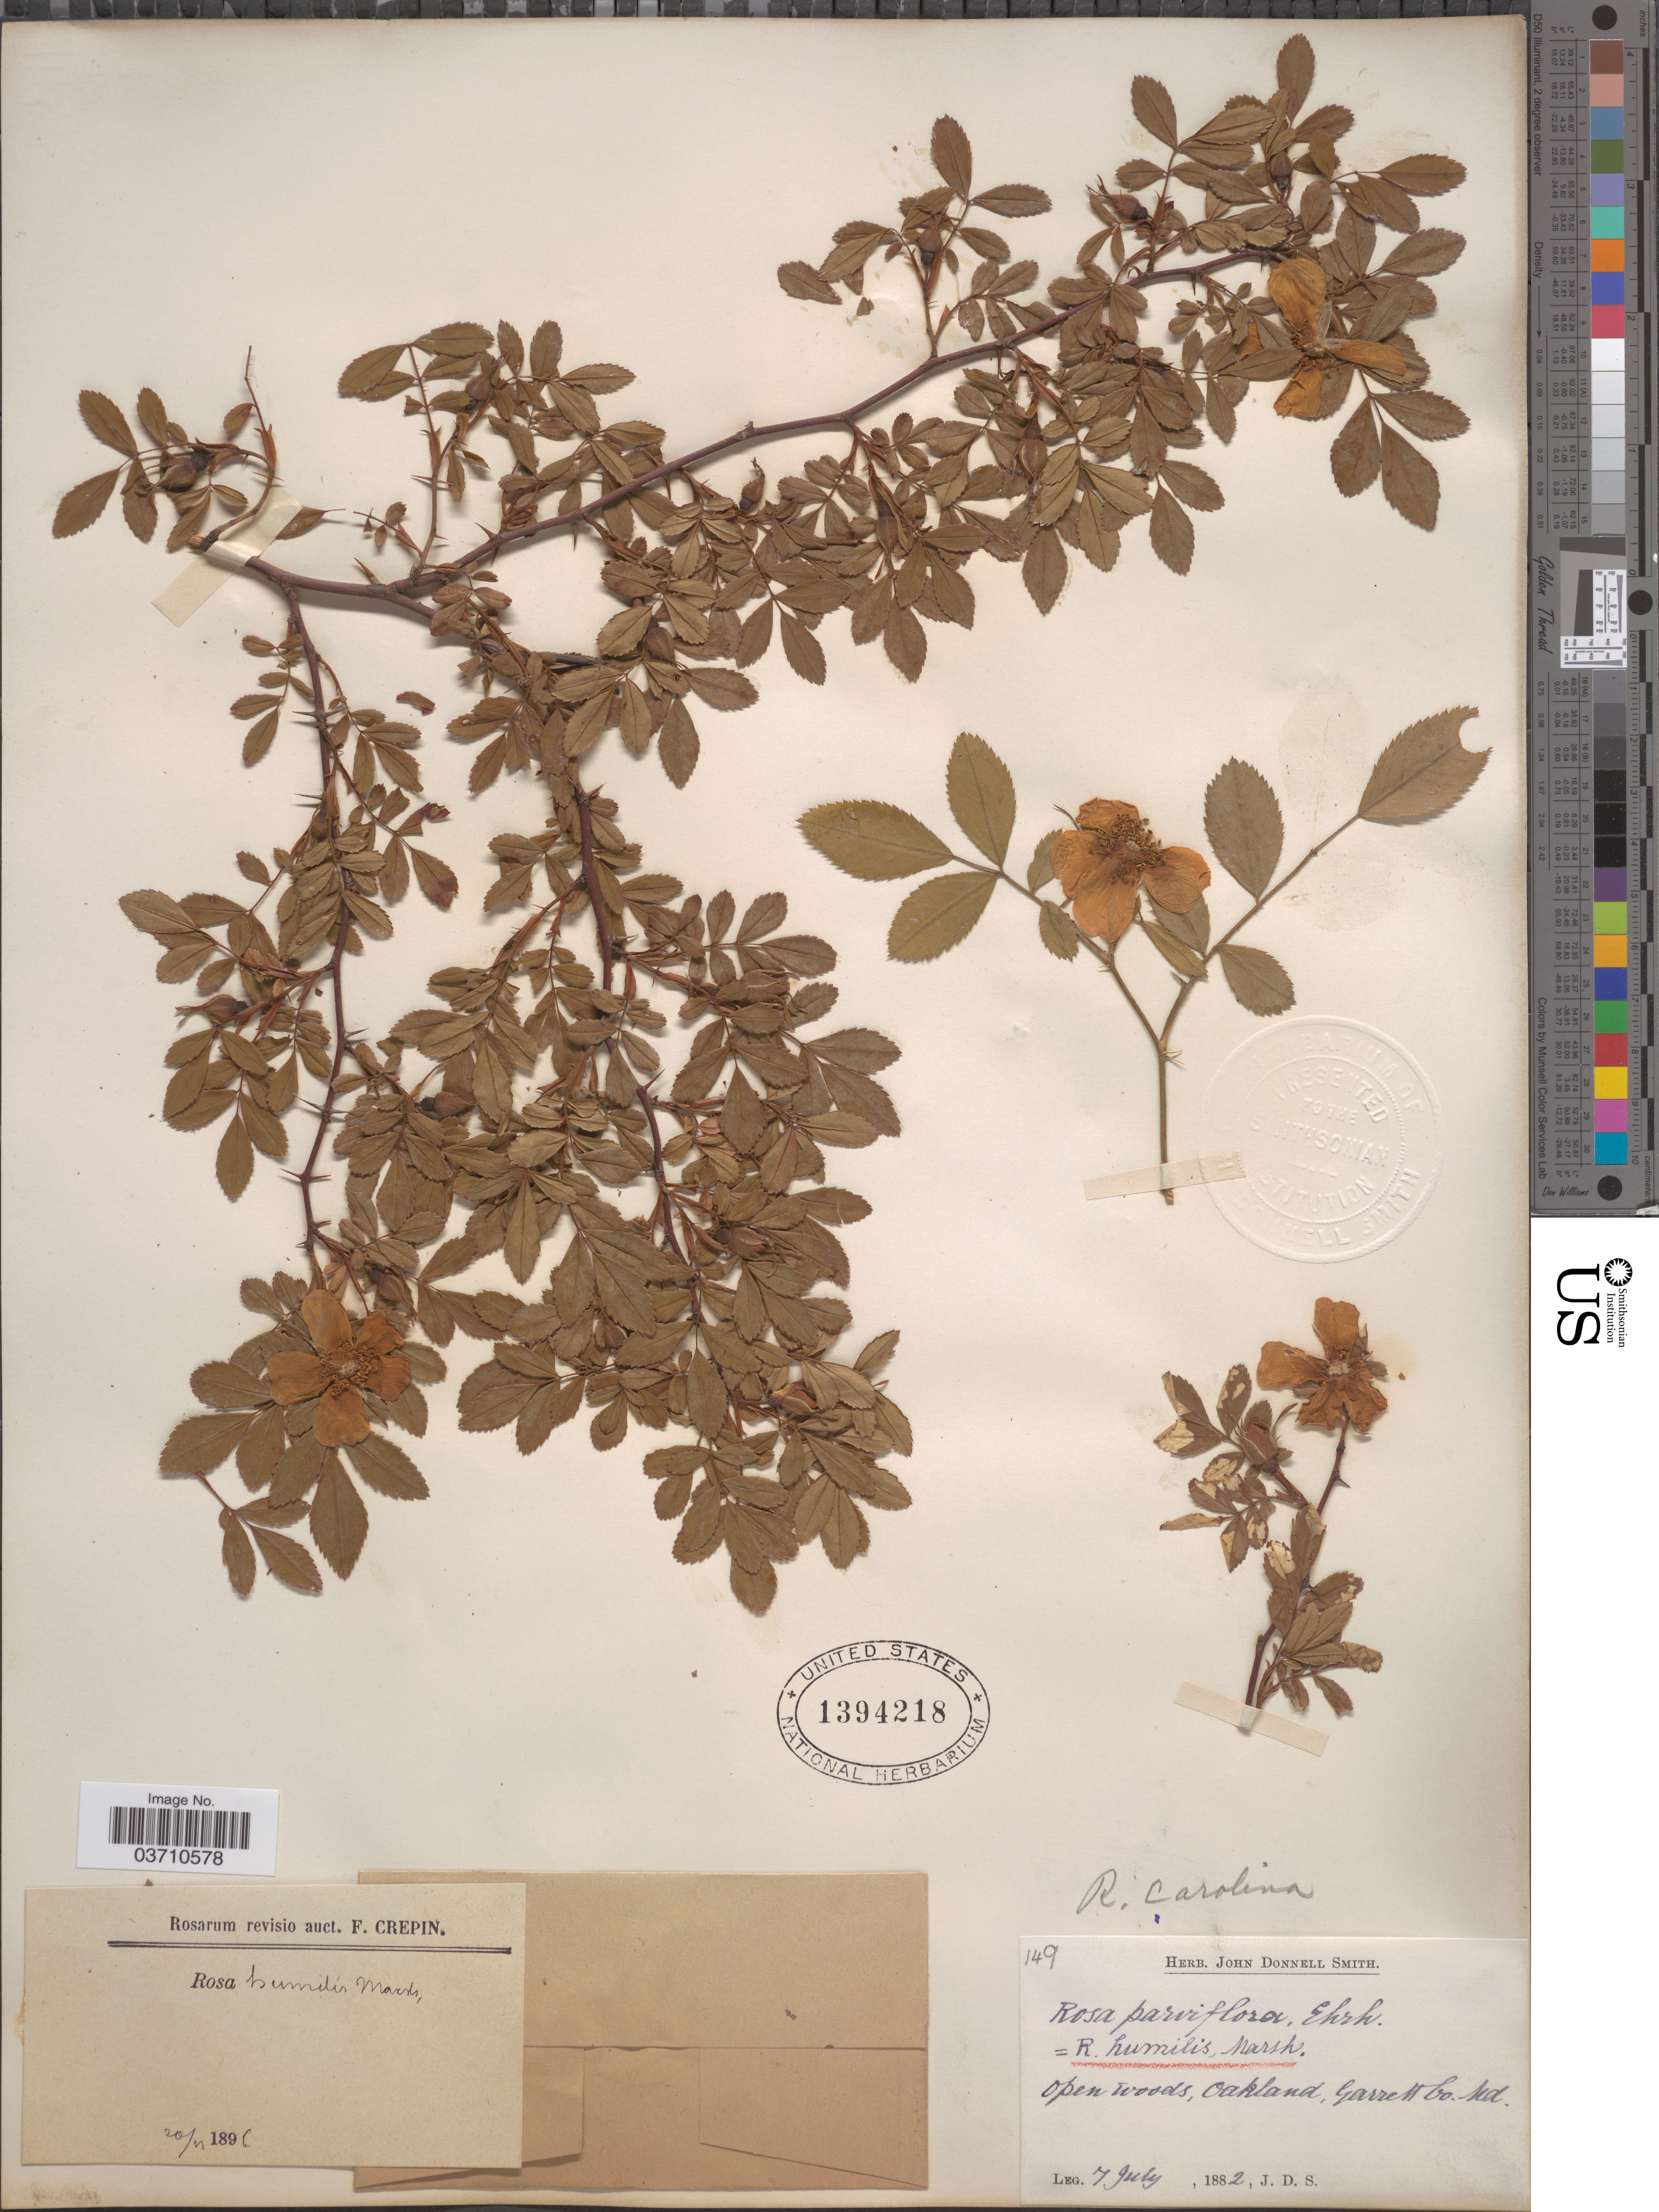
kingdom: Plantae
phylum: Tracheophyta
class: Magnoliopsida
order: Rosales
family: Rosaceae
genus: Rosa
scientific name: Rosa humilis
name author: Marshall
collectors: J. Donnell Smith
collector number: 149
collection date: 1882-07-07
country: United States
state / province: Maryland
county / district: Garrett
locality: Open woods, Oakland, Garrett Co.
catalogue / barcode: US 1394218